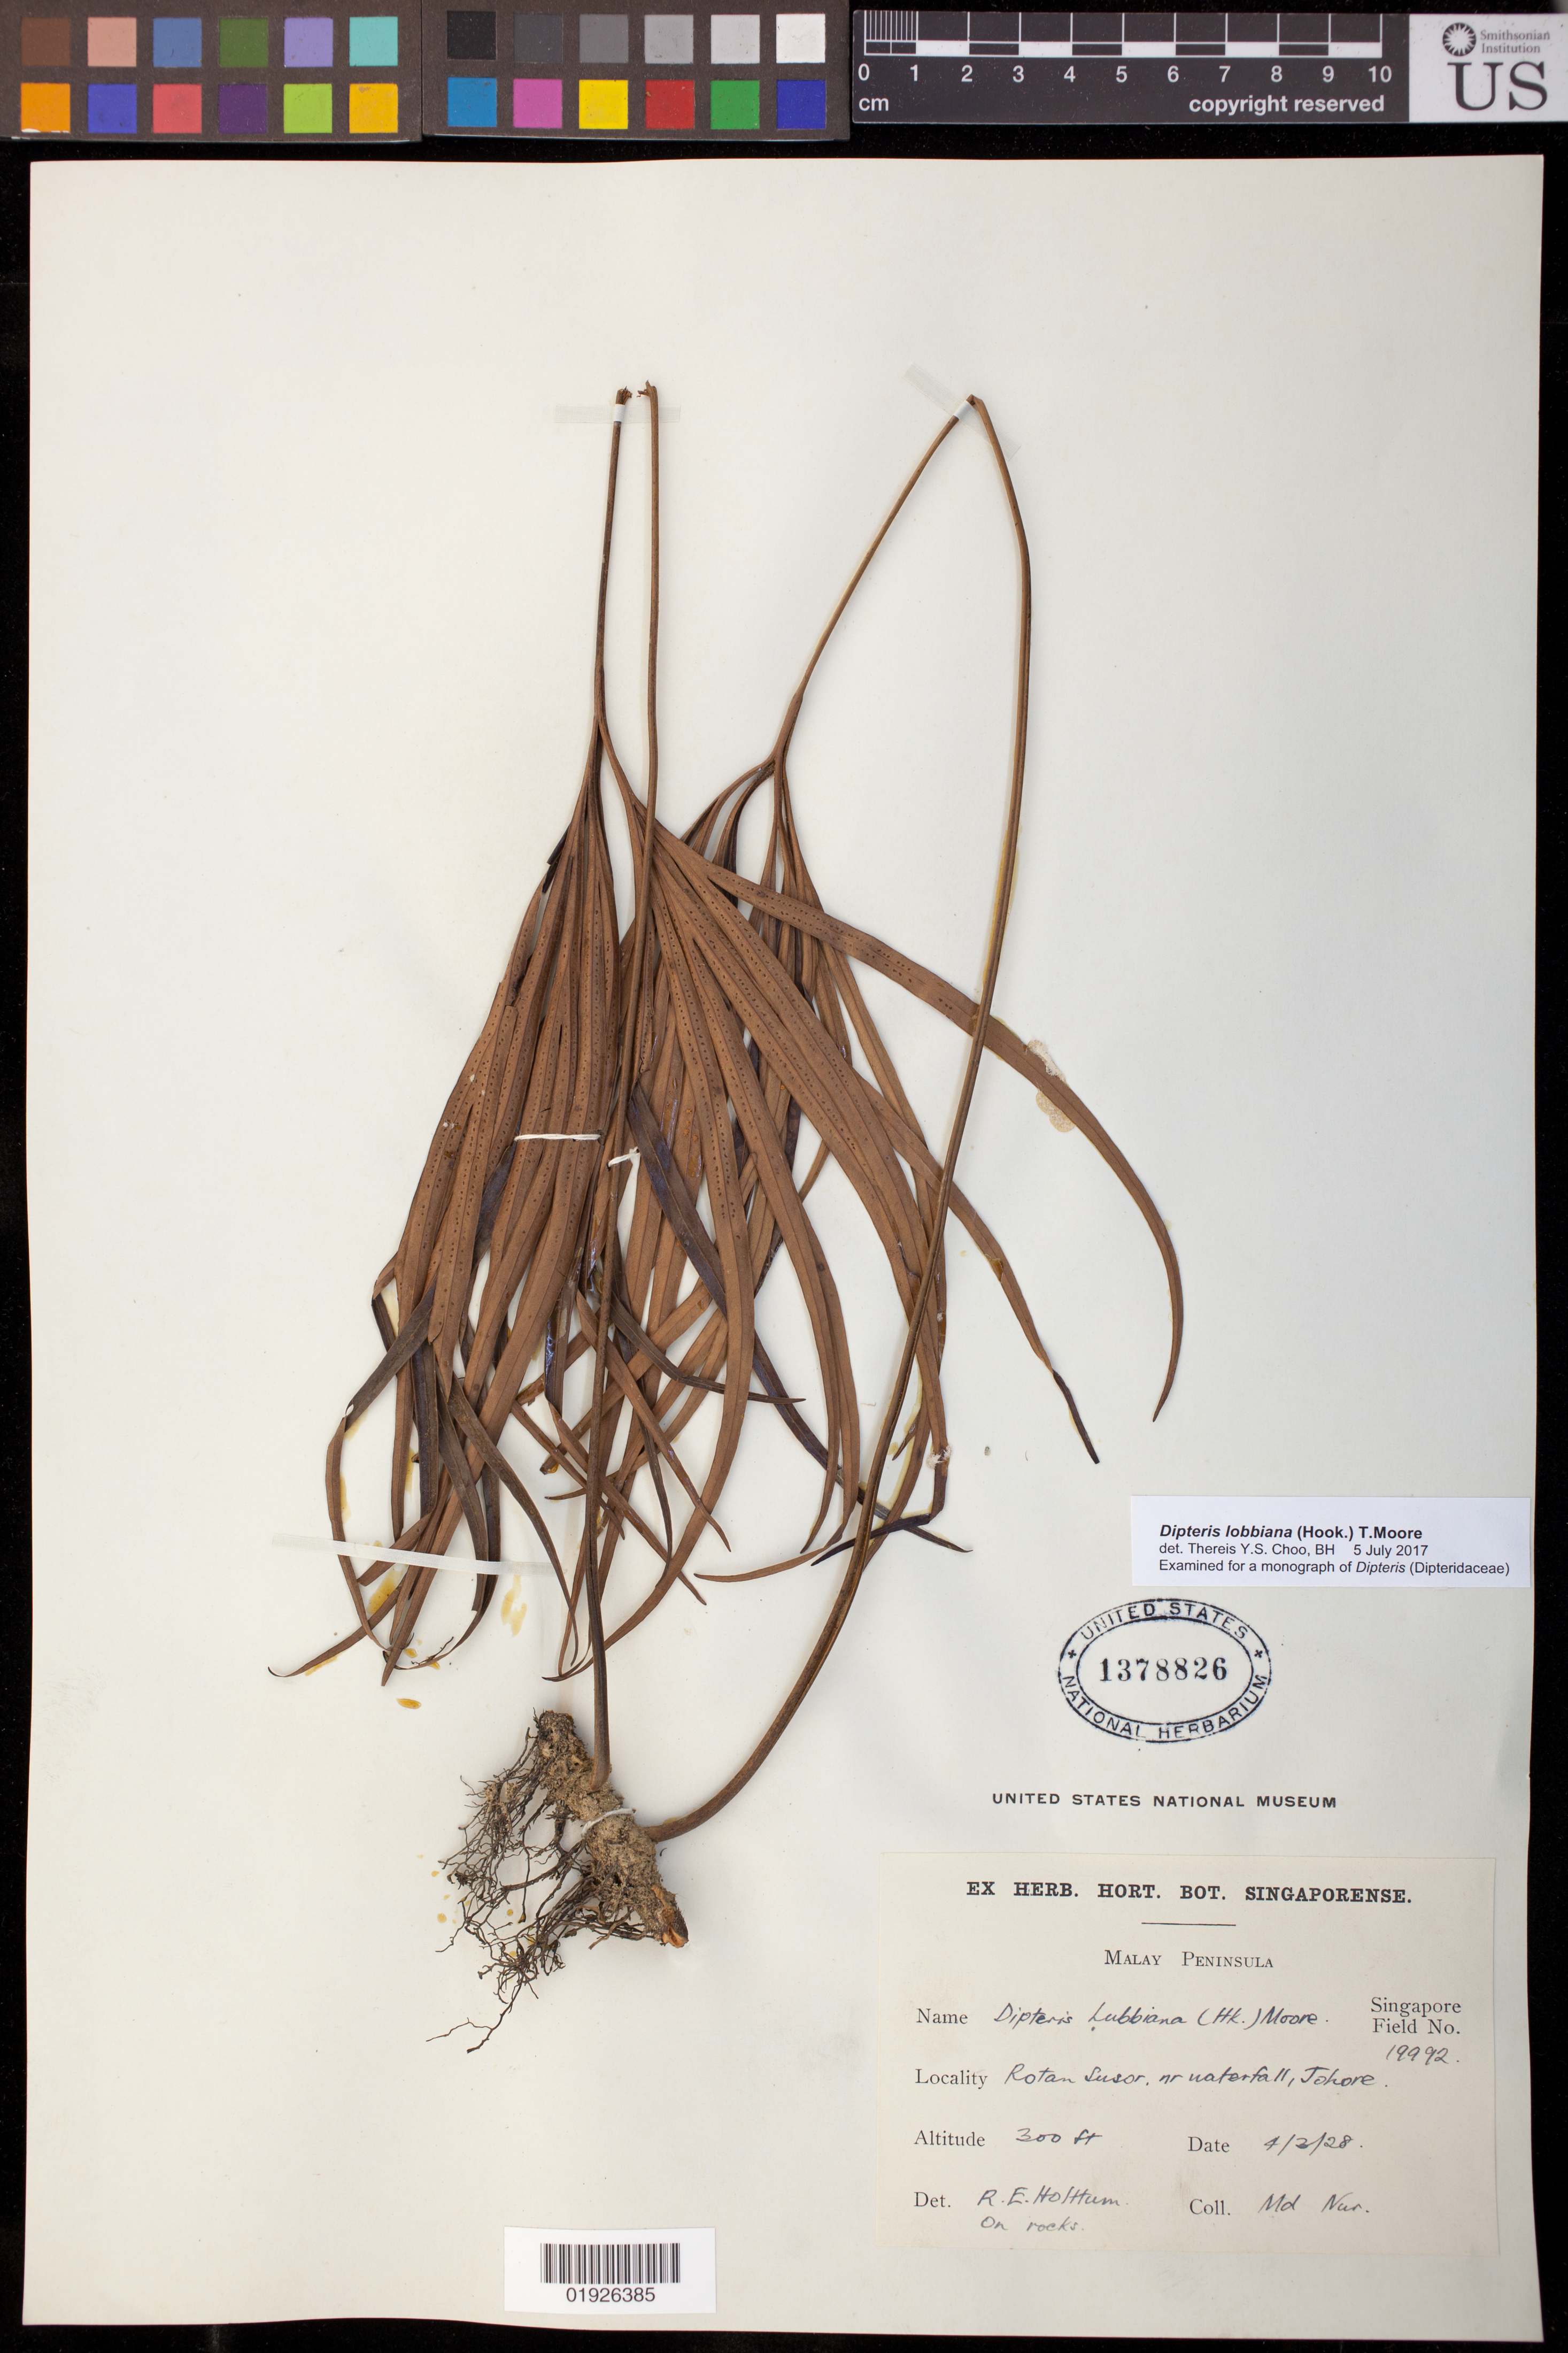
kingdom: Plantae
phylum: Tracheophyta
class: Polypodiopsida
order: Gleicheniales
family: Dipteridaceae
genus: Dipteris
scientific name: Dipteris lobbiana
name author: (Hook.) T. Moore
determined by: Choo, Thereis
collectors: M. Nur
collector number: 19992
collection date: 1928-03-04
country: Malaysia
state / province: Johor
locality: Malay Peninsula. Rotan Susor, nr. waterfall, Johore.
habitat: On rocks.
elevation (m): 91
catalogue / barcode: US 1378826